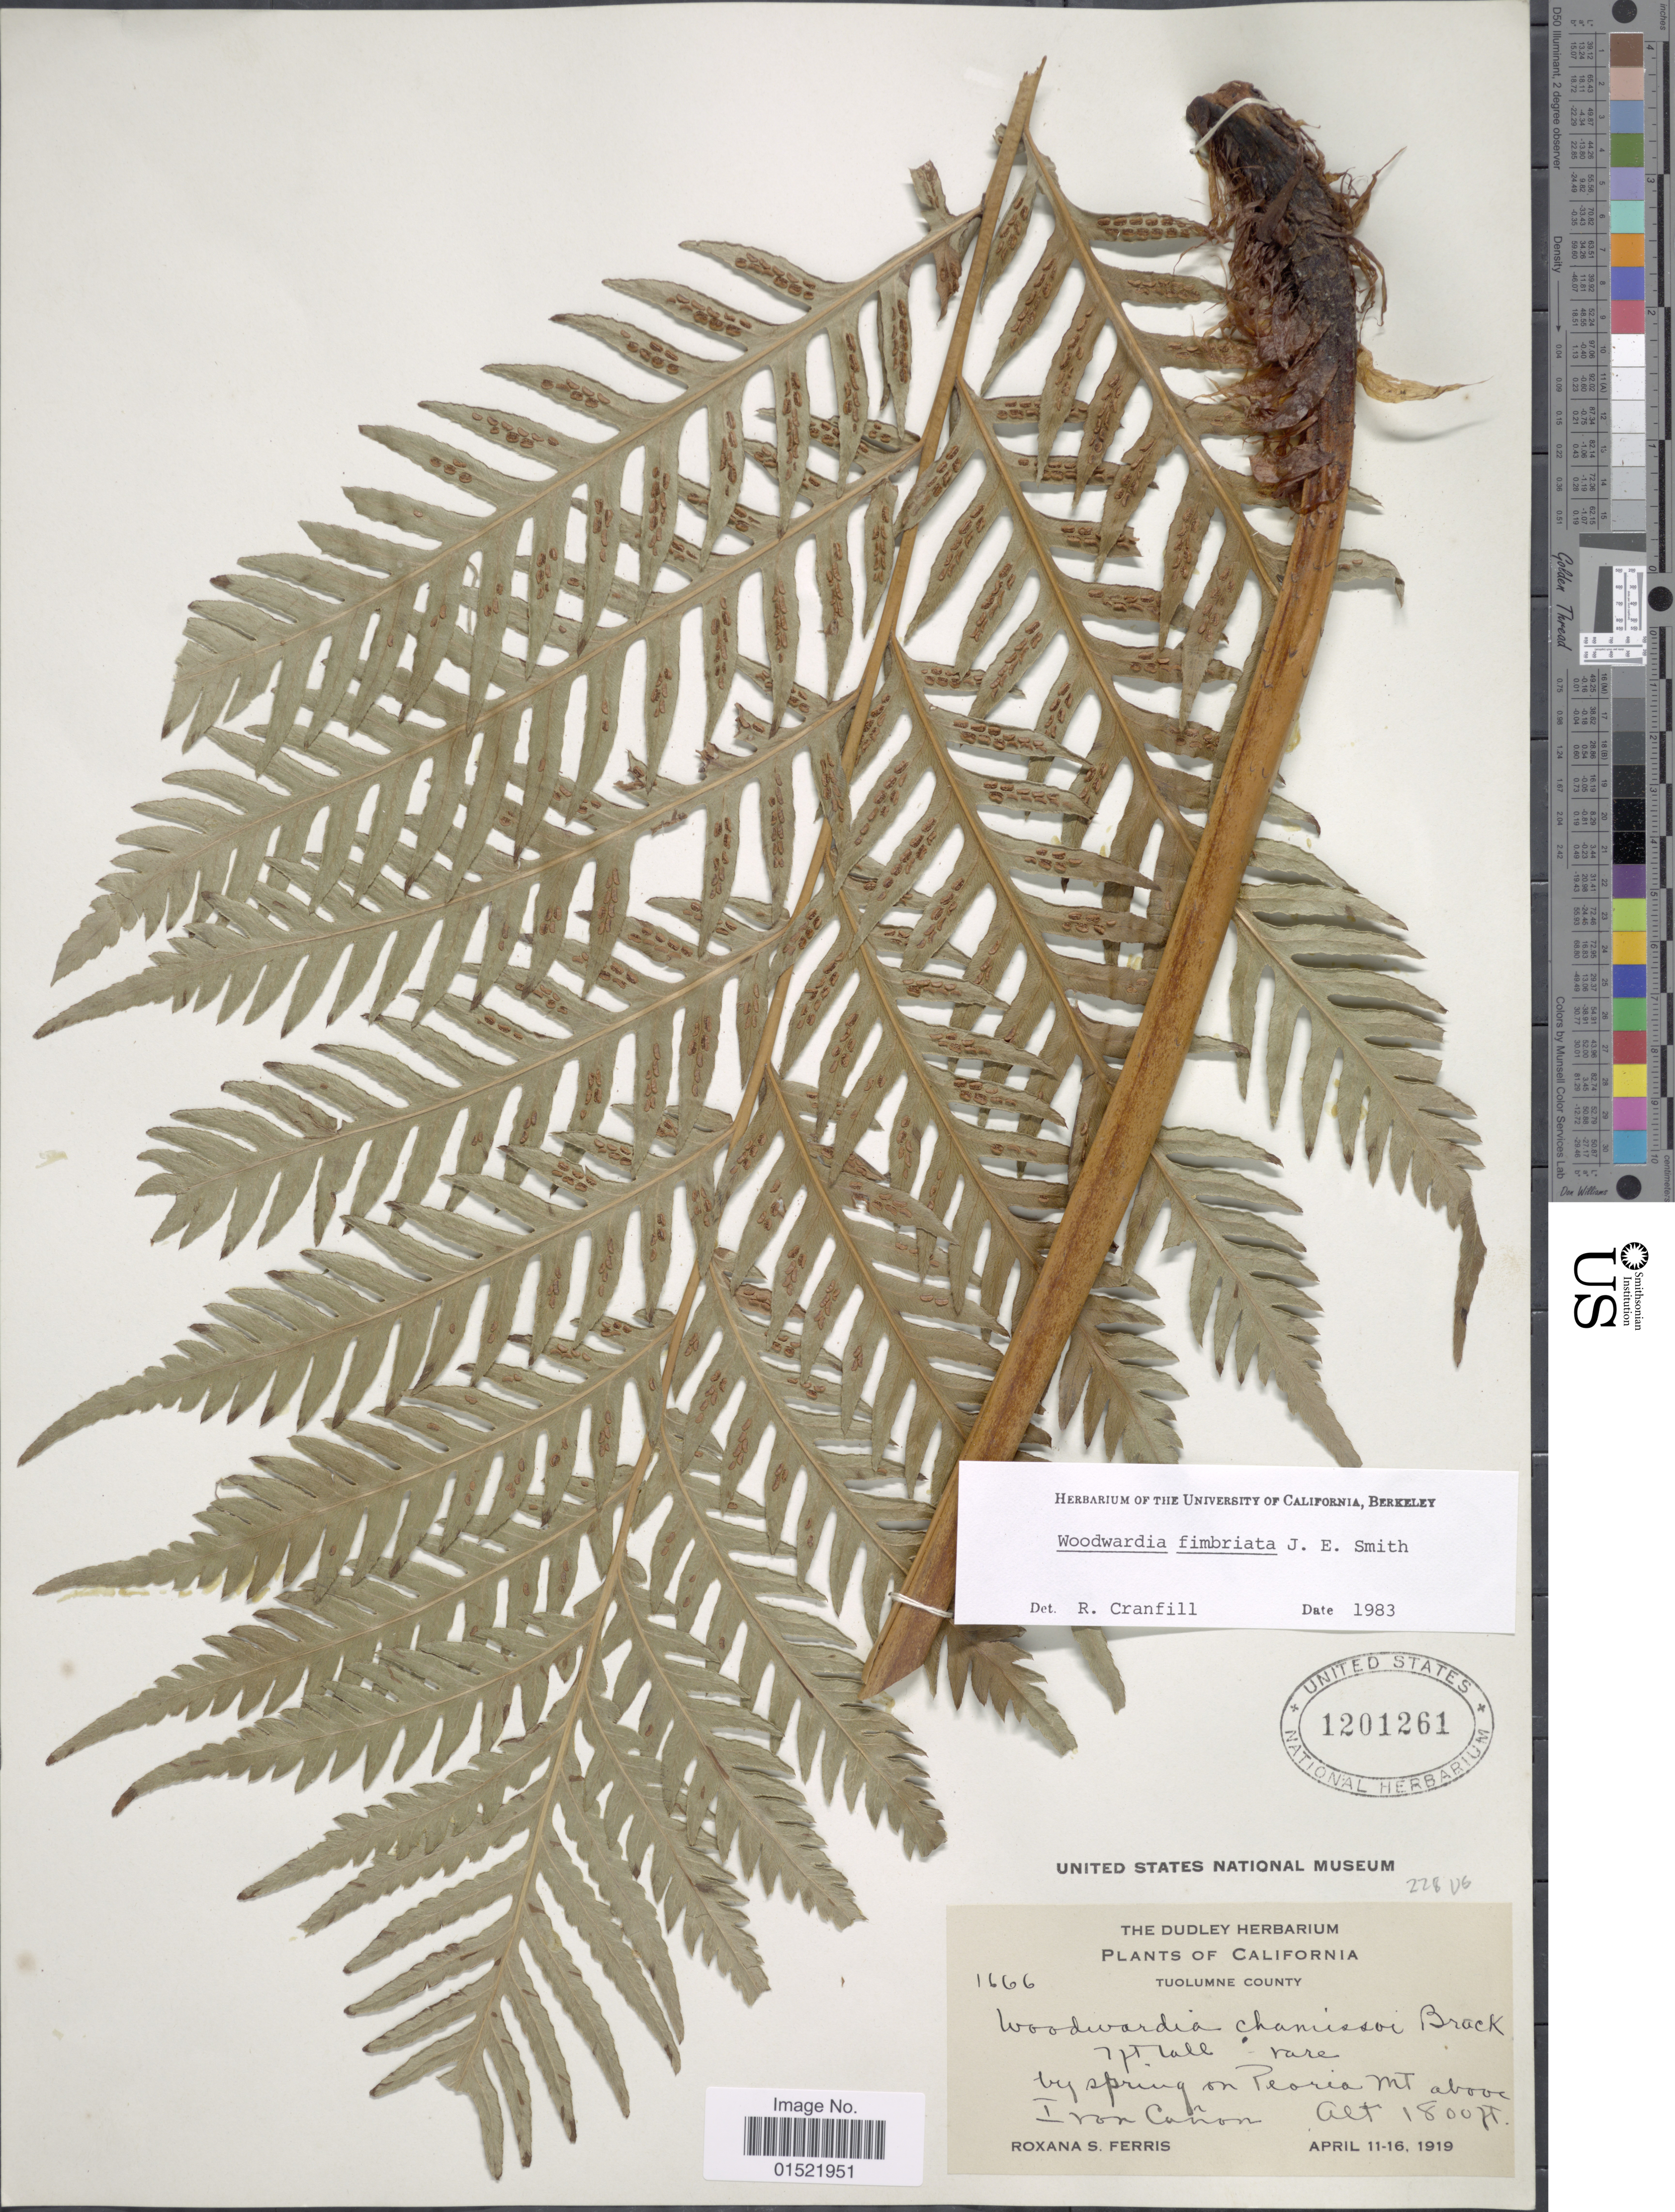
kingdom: Plantae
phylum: Tracheophyta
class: Polypodiopsida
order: Polypodiales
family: Blechnaceae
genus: Woodwardia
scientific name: Woodwardia fimbriata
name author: Sm.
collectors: R. S. Ferris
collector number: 1666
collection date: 1919-04-11/1919-04-16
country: United States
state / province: California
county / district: Tuolumne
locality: Tuolumne County, by spring on Peoria mt. above Iron Canon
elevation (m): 549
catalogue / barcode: US 1201261